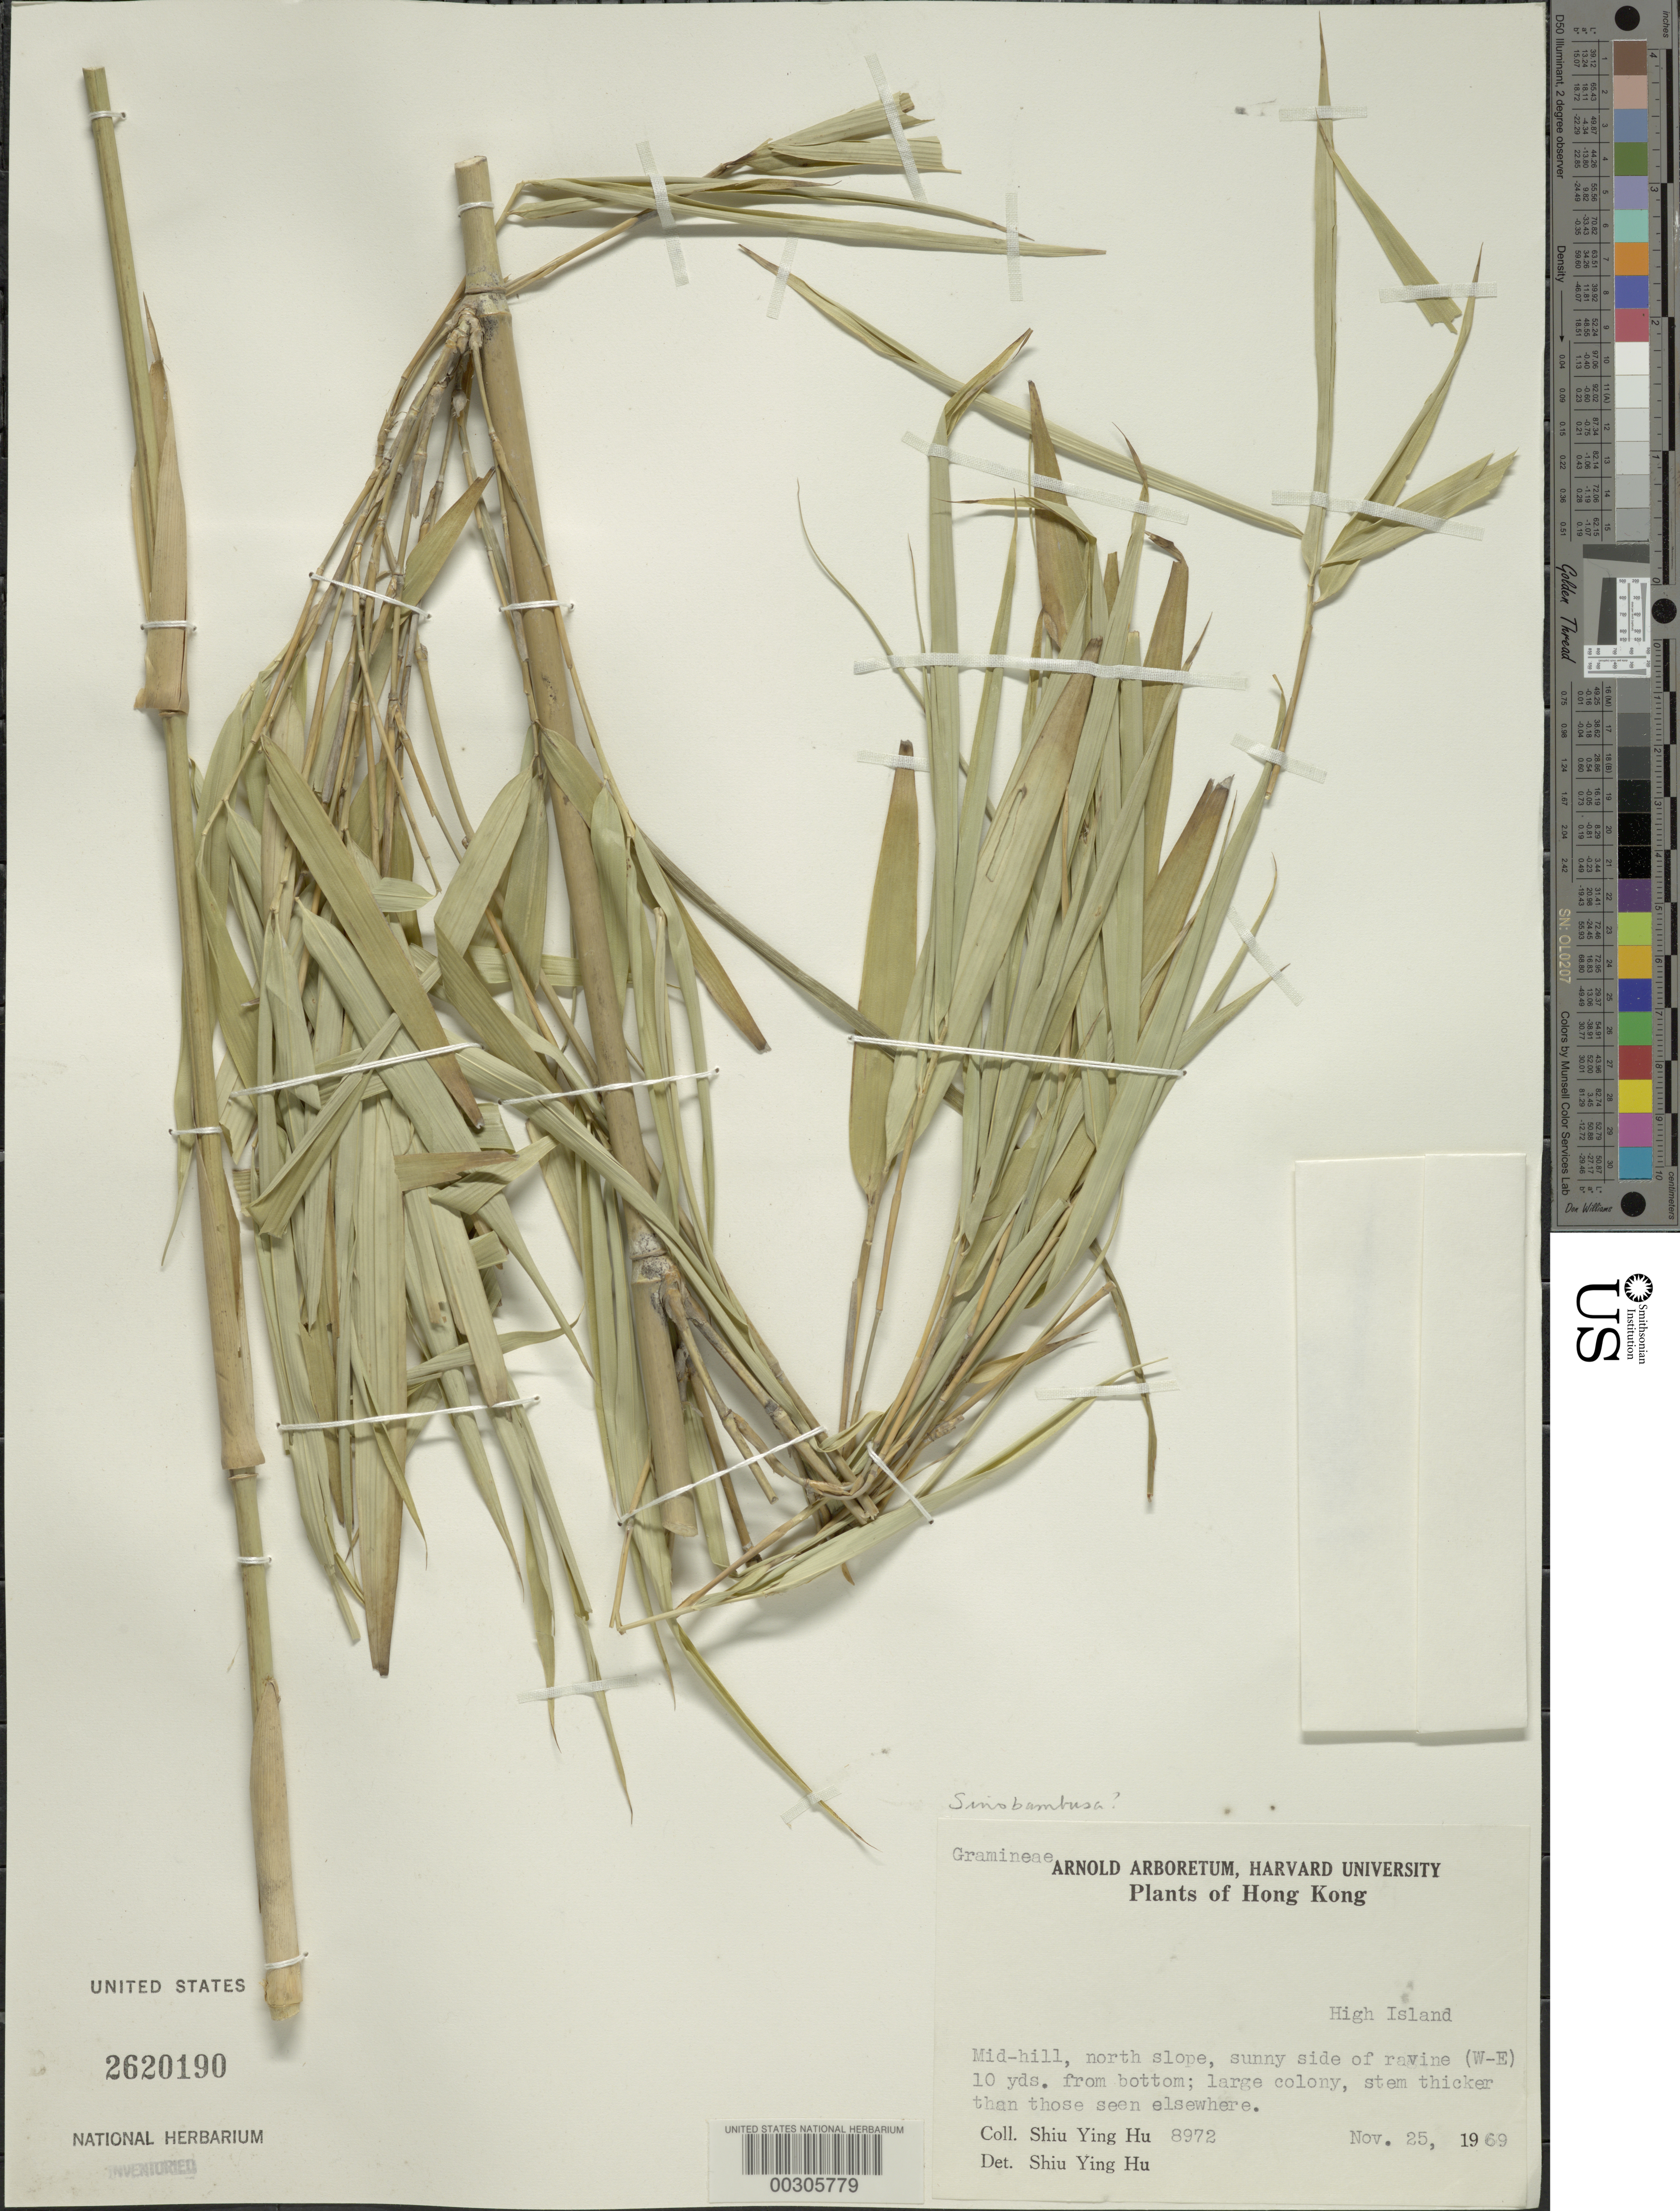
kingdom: Plantae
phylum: Tracheophyta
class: Liliopsida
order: Poales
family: Poaceae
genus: Sinobambusa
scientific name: Sinobambusa sp.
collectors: Y. Shiu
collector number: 8972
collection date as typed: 25 Nov 1969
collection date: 1969-11-25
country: China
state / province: Hong Kong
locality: N.T, High Island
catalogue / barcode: US 2620190